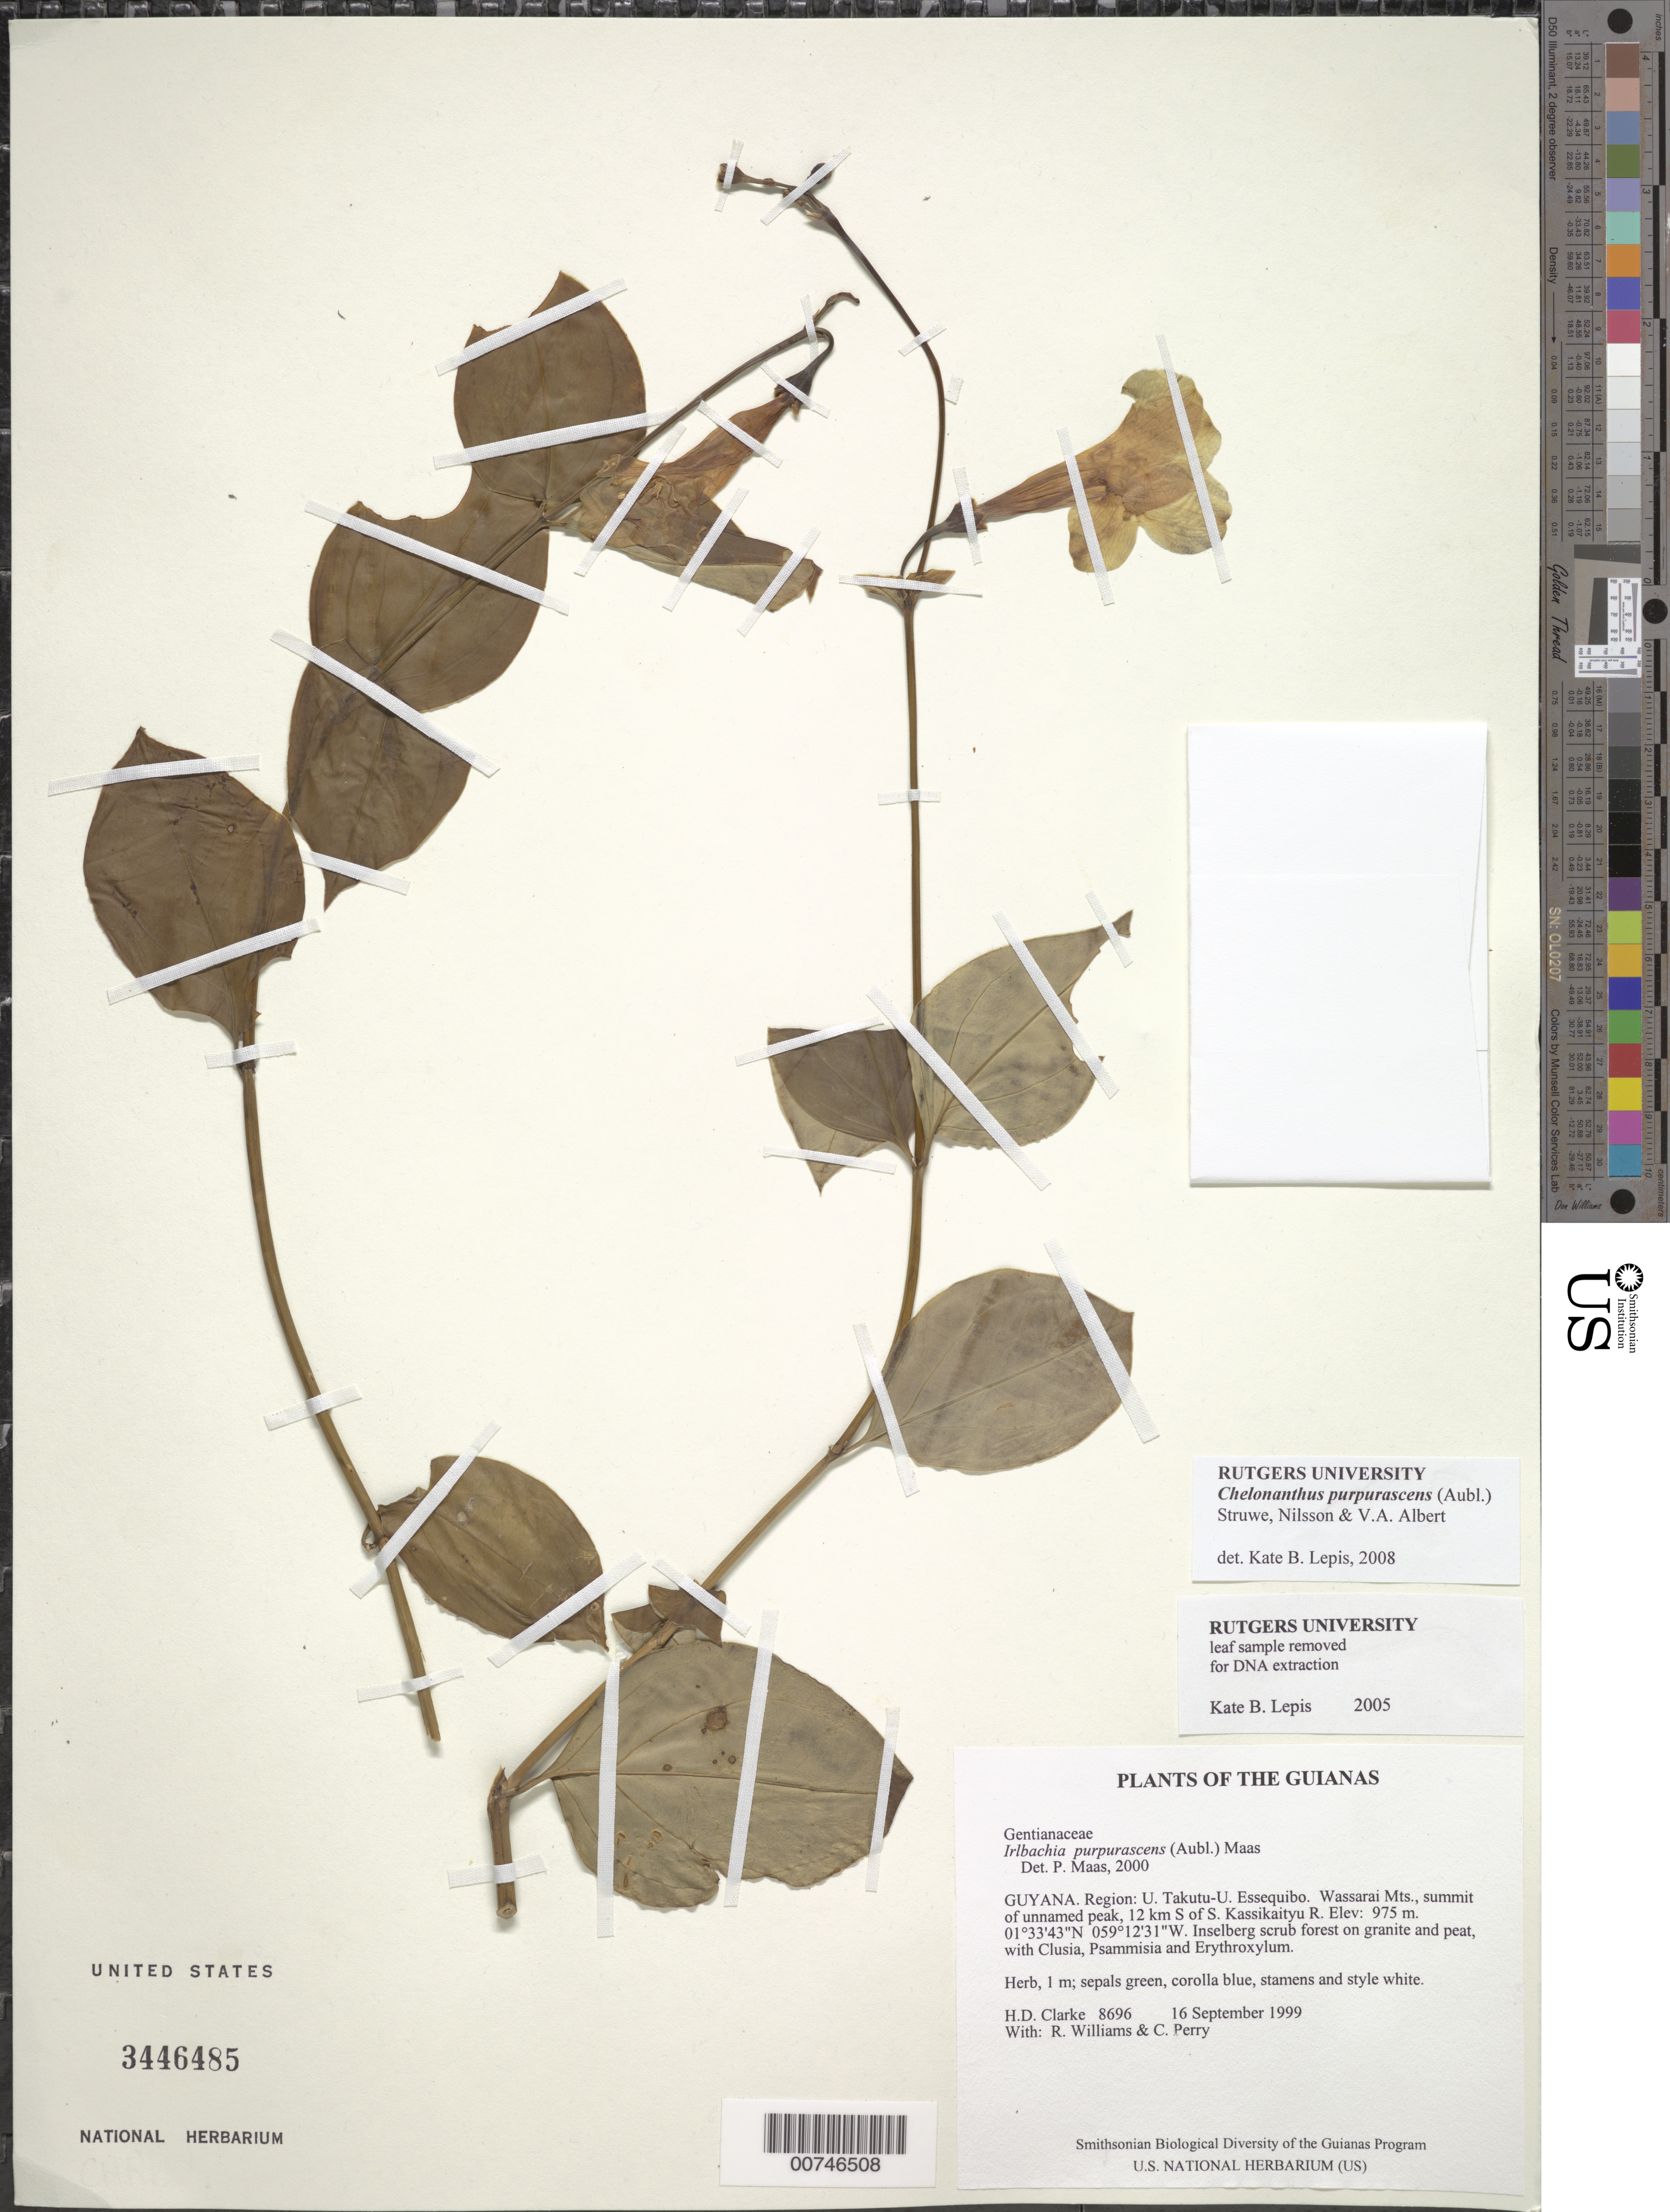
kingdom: Plantae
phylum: Tracheophyta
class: Magnoliopsida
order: Gentianales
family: Gentianaceae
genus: Irlbachia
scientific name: Irlbachia purpurascens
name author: (Aubl.) Maas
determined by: Maas, Paul J. M.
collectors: H. D. Clarke, R. Williams & C. Perry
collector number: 8696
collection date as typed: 16 September 1999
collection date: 1999-09-16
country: Guyana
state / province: U. Takutu-U. Essequibo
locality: Wassarai Mts., summit of unnamed peak, 12 km S of S. Kassikaityu R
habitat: Inselberg scrub forest on granite and peat, with Clusia, Psammisia and Erythroxylum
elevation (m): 975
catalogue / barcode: US 3446485